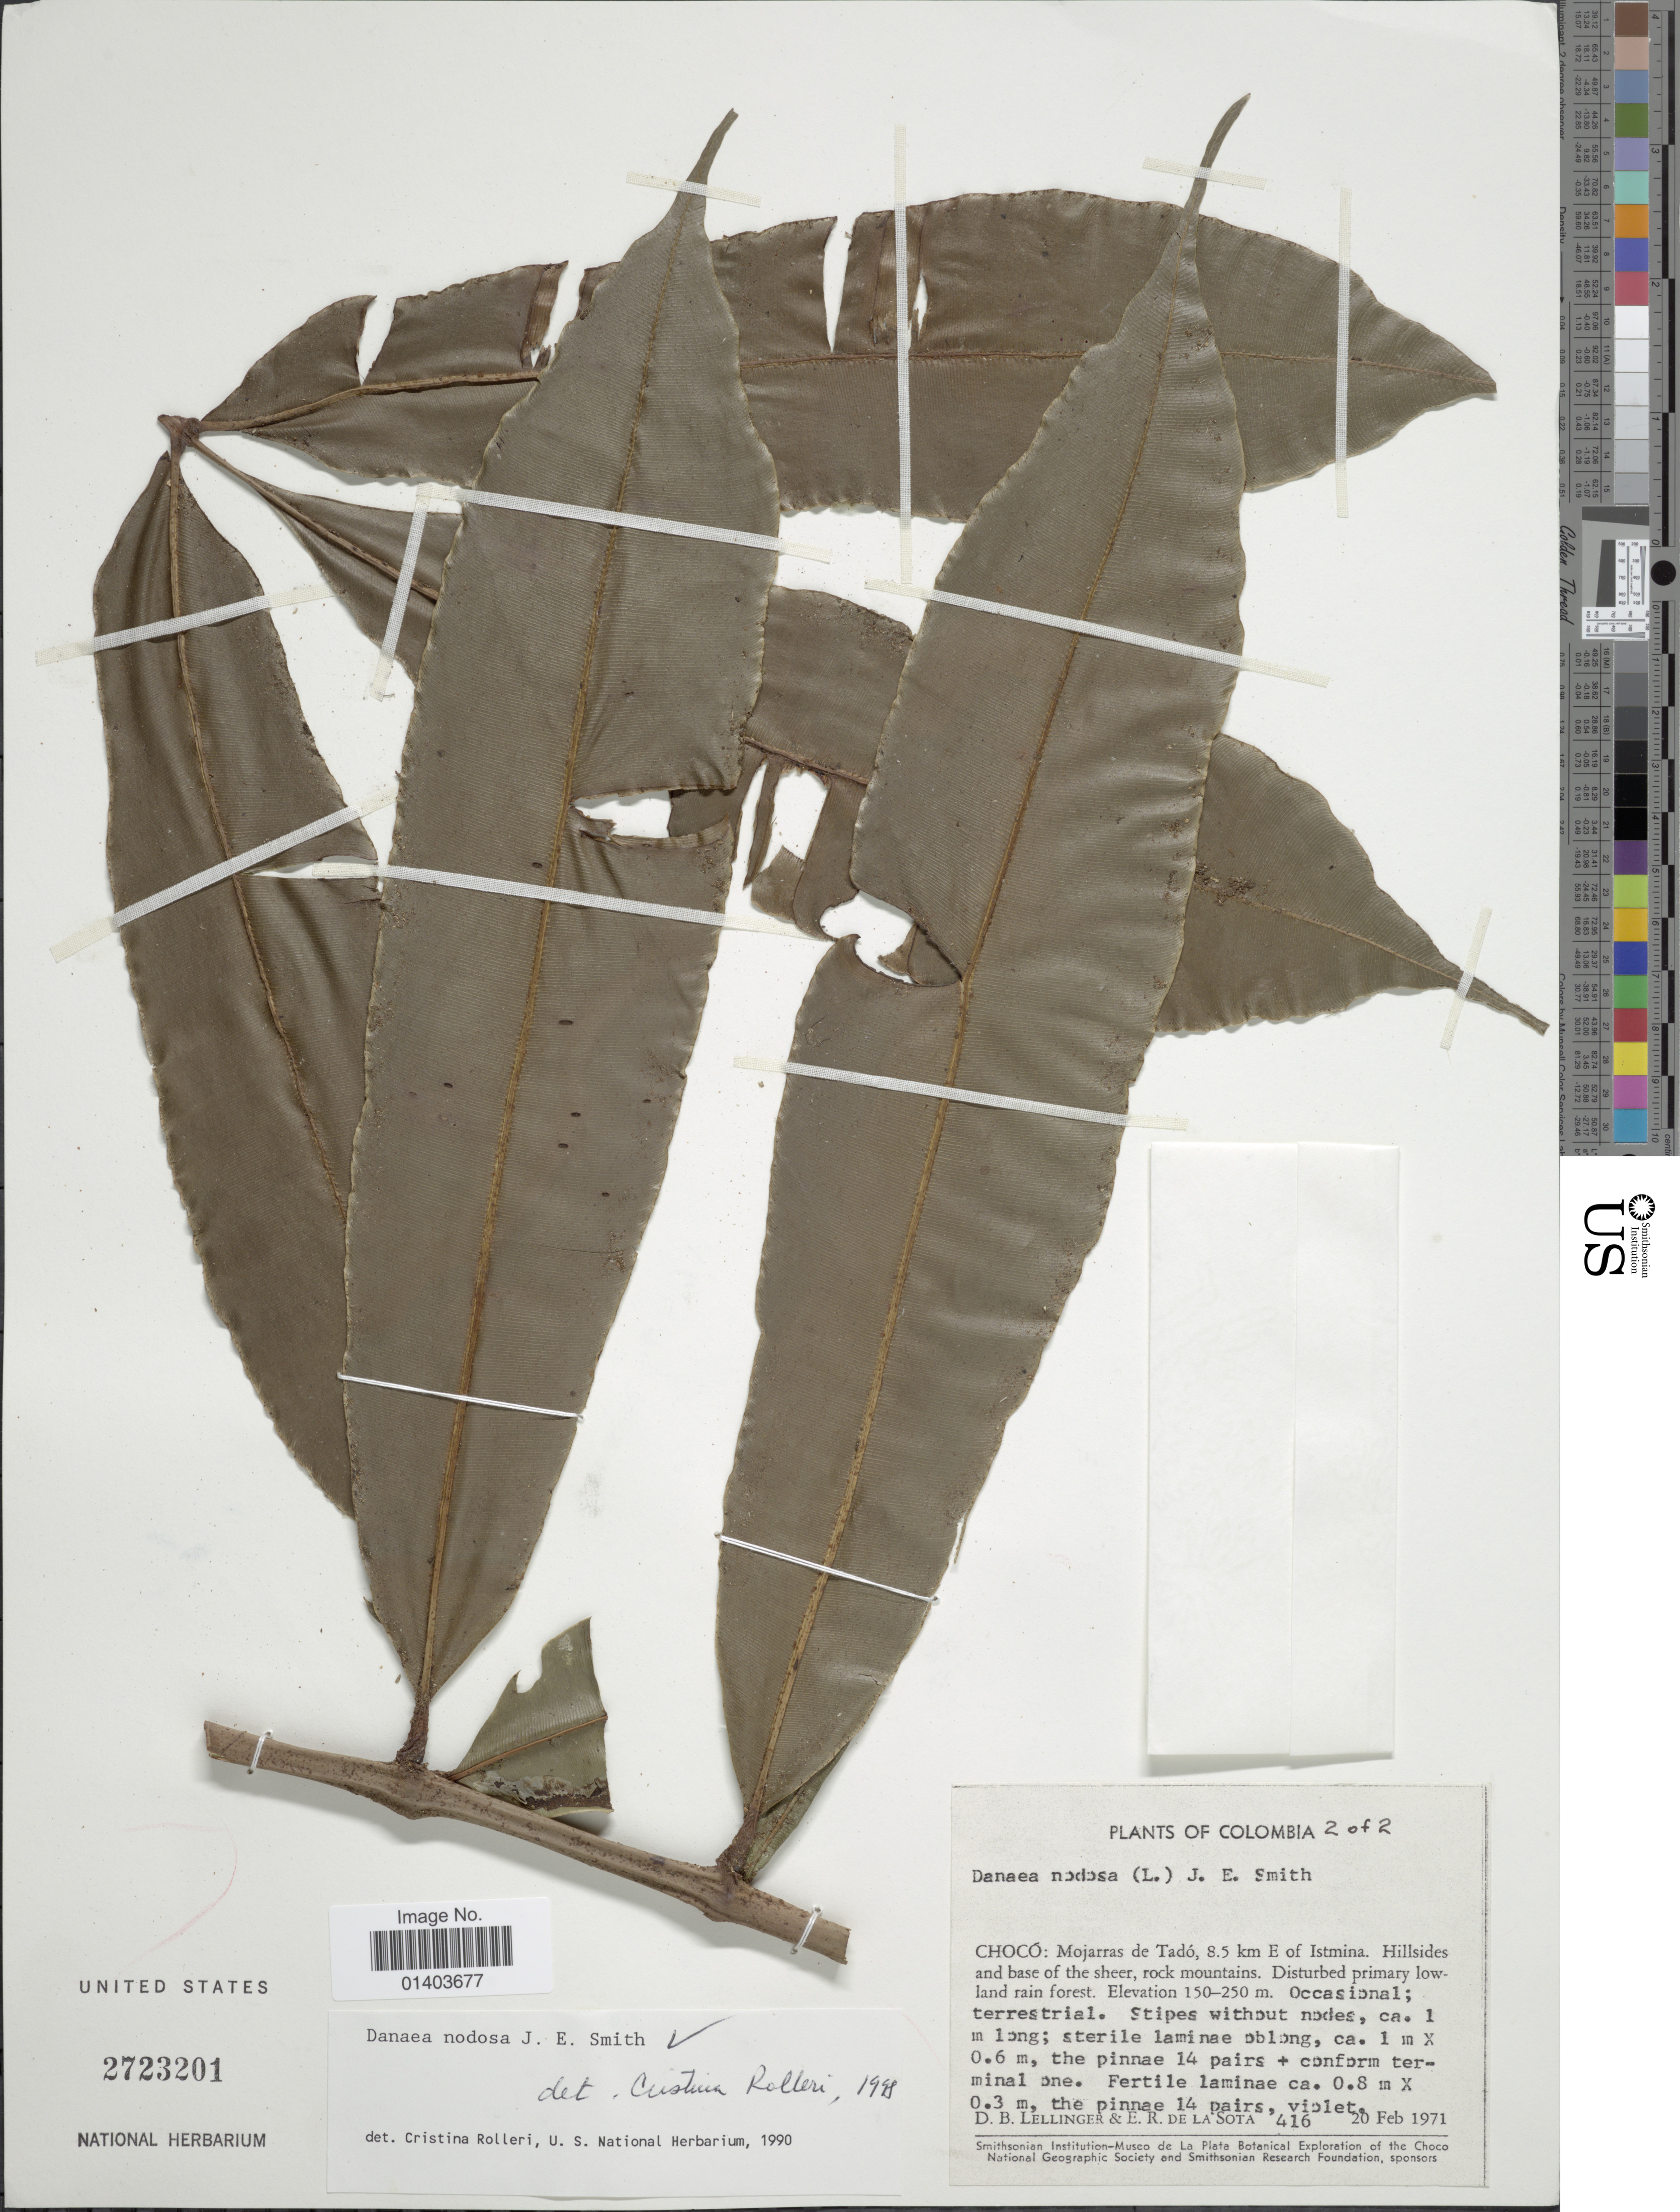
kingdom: Plantae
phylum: Tracheophyta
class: Polypodiopsida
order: Marattiales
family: Marattiaceae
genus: Danaea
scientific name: Danaea nodosa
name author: (L.) Sm.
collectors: D. B. Lellinger & E. R. de la Sota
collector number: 416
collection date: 1971-02-20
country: Colombia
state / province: Chocó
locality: Mojarras de Tadó, 8.5 km E of Istmina. Hillsides and base of the sheer, rock mountains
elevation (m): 150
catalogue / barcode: US 2723201